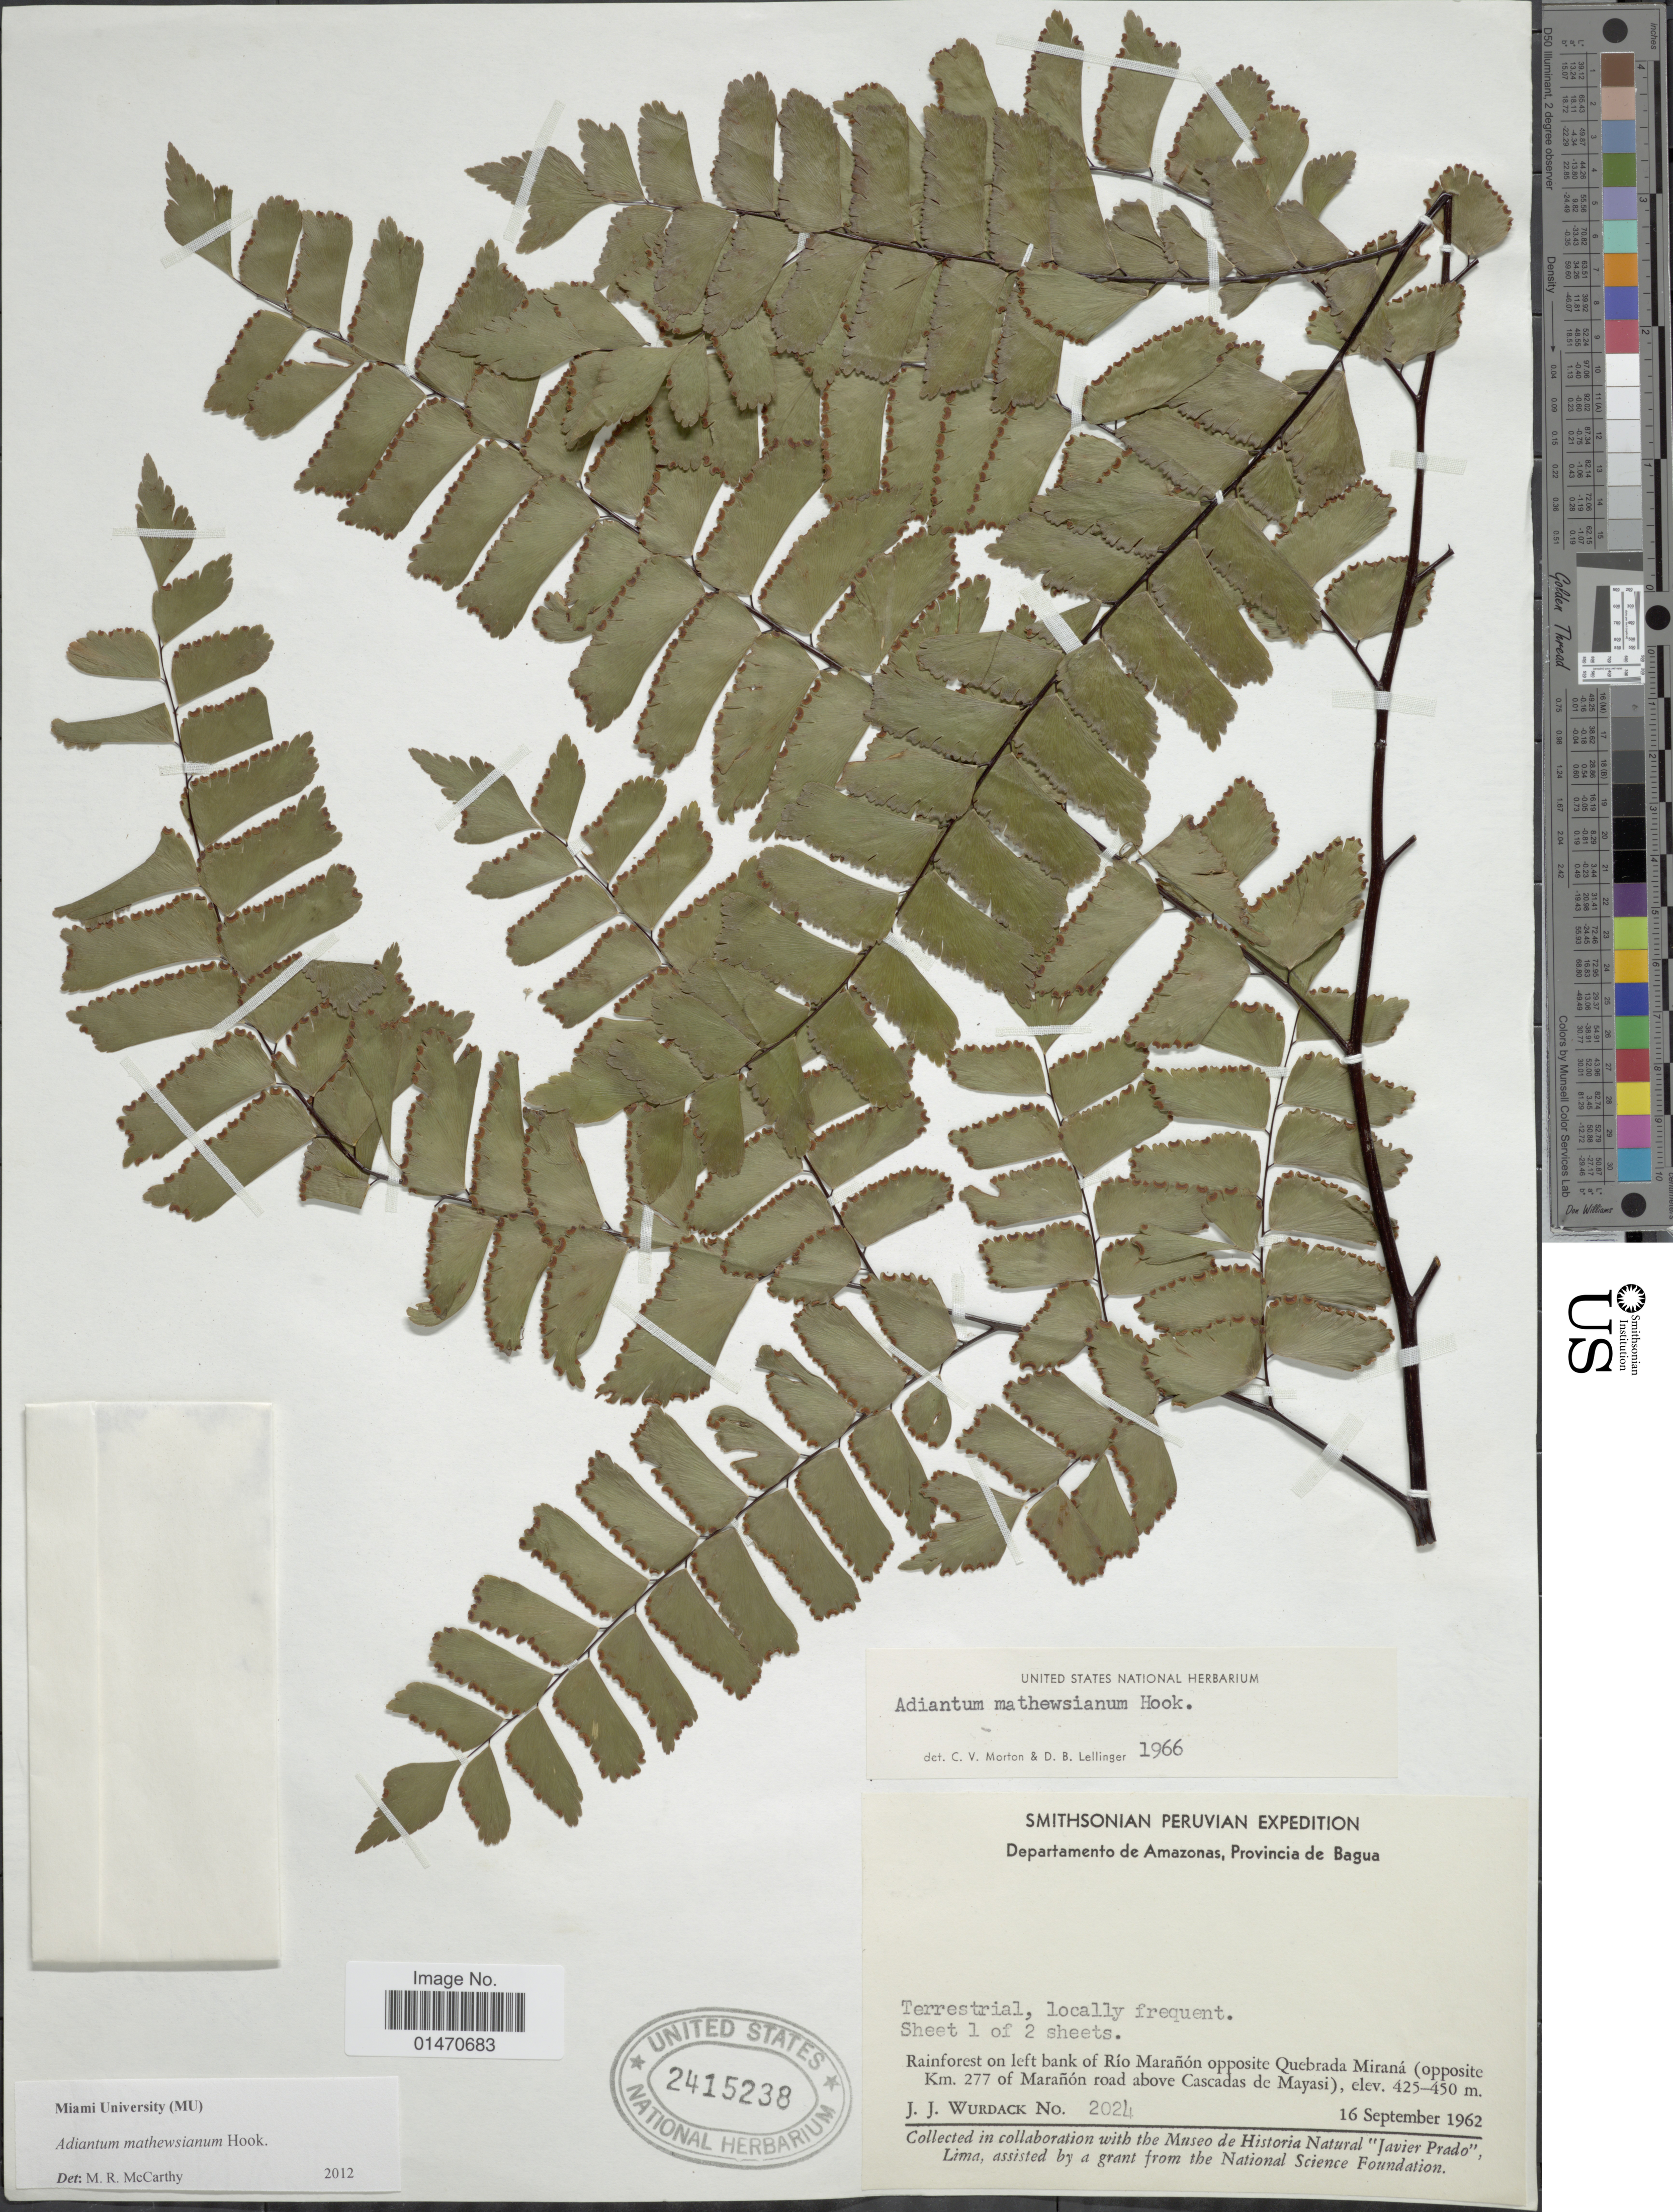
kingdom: Plantae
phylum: Tracheophyta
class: Polypodiopsida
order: Polypodiales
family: Pteridaceae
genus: Adiantum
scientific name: Adiantum mathewsianum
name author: Hook.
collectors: J. J. Wurdack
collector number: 2024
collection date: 1962-09-16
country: Peru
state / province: Amazonas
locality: Departamento de Amazonas, Provincia de Bagua, rainforest on left bank of Rio Maranon opposite Quebrada Miraná(opposite km 277 of Maranon road above Cascada de Mayasi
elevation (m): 425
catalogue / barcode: US 2415238